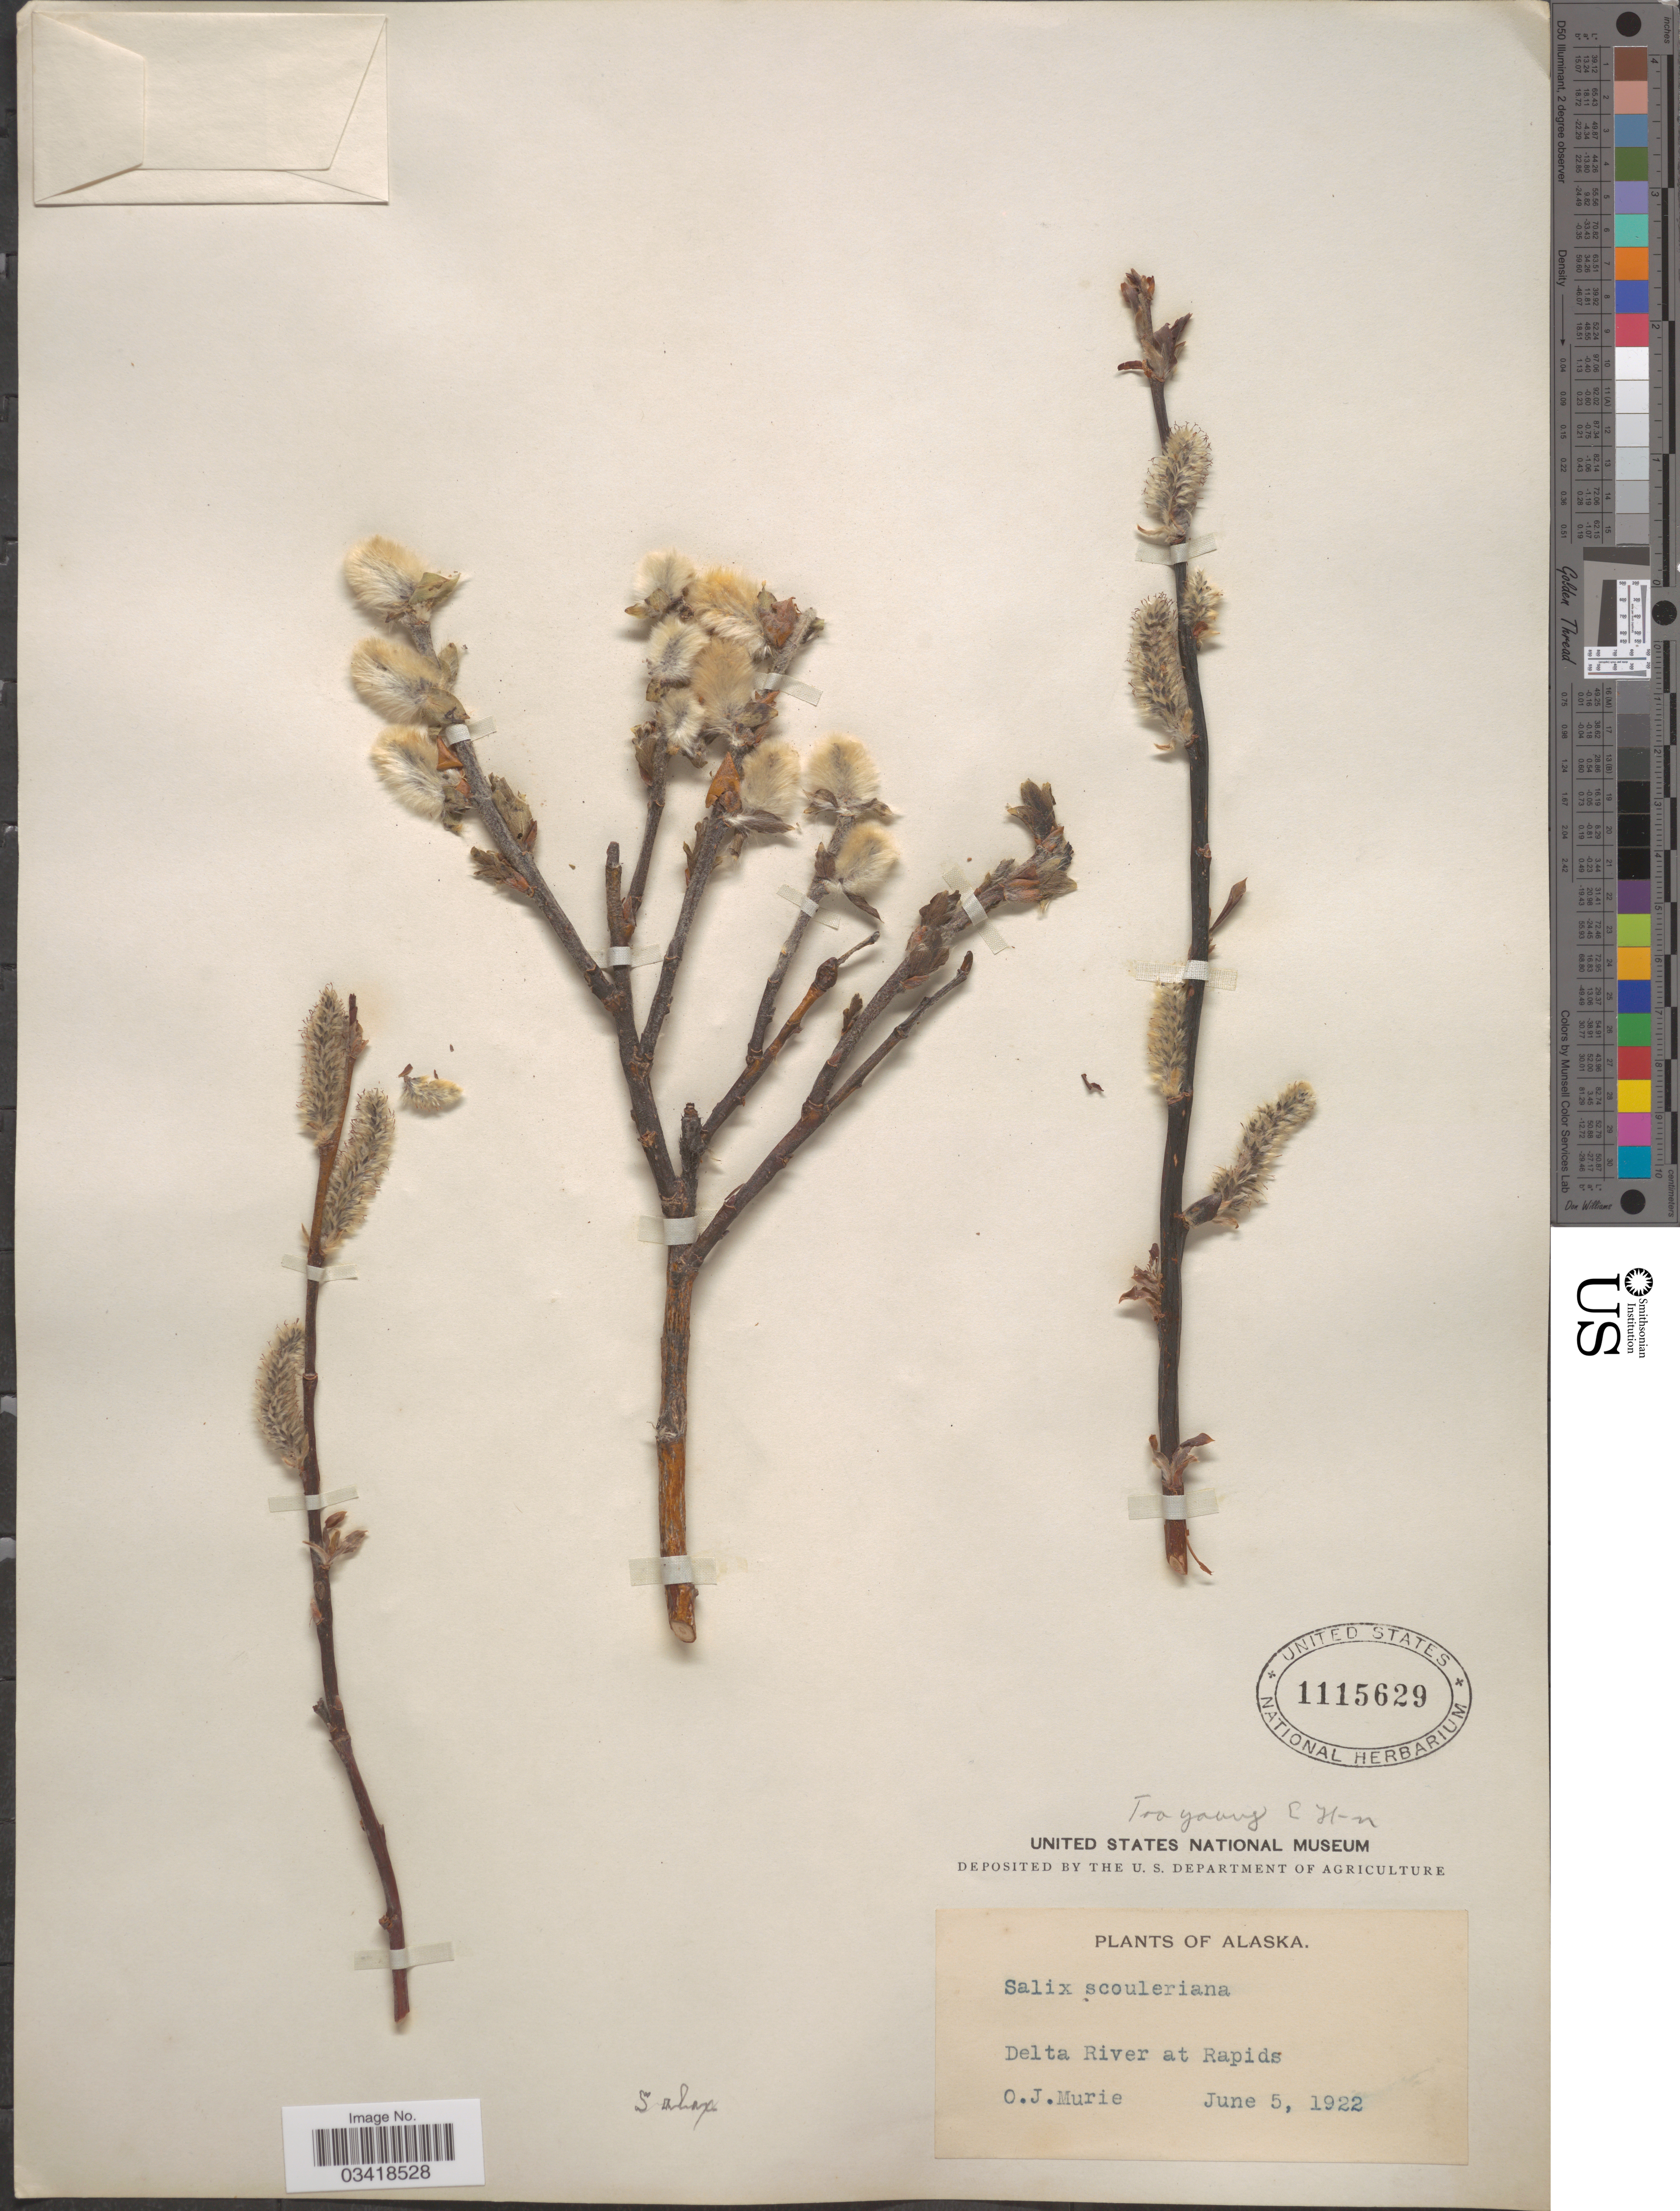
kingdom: Plantae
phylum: Tracheophyta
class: Magnoliopsida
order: Malpighiales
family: Salicaceae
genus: Salix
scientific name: Salix alaxensis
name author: (Andersson) Coville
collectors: O. Murie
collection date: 1922-06-05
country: United States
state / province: Alaska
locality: Delta River at Rapids.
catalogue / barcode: US 1115629